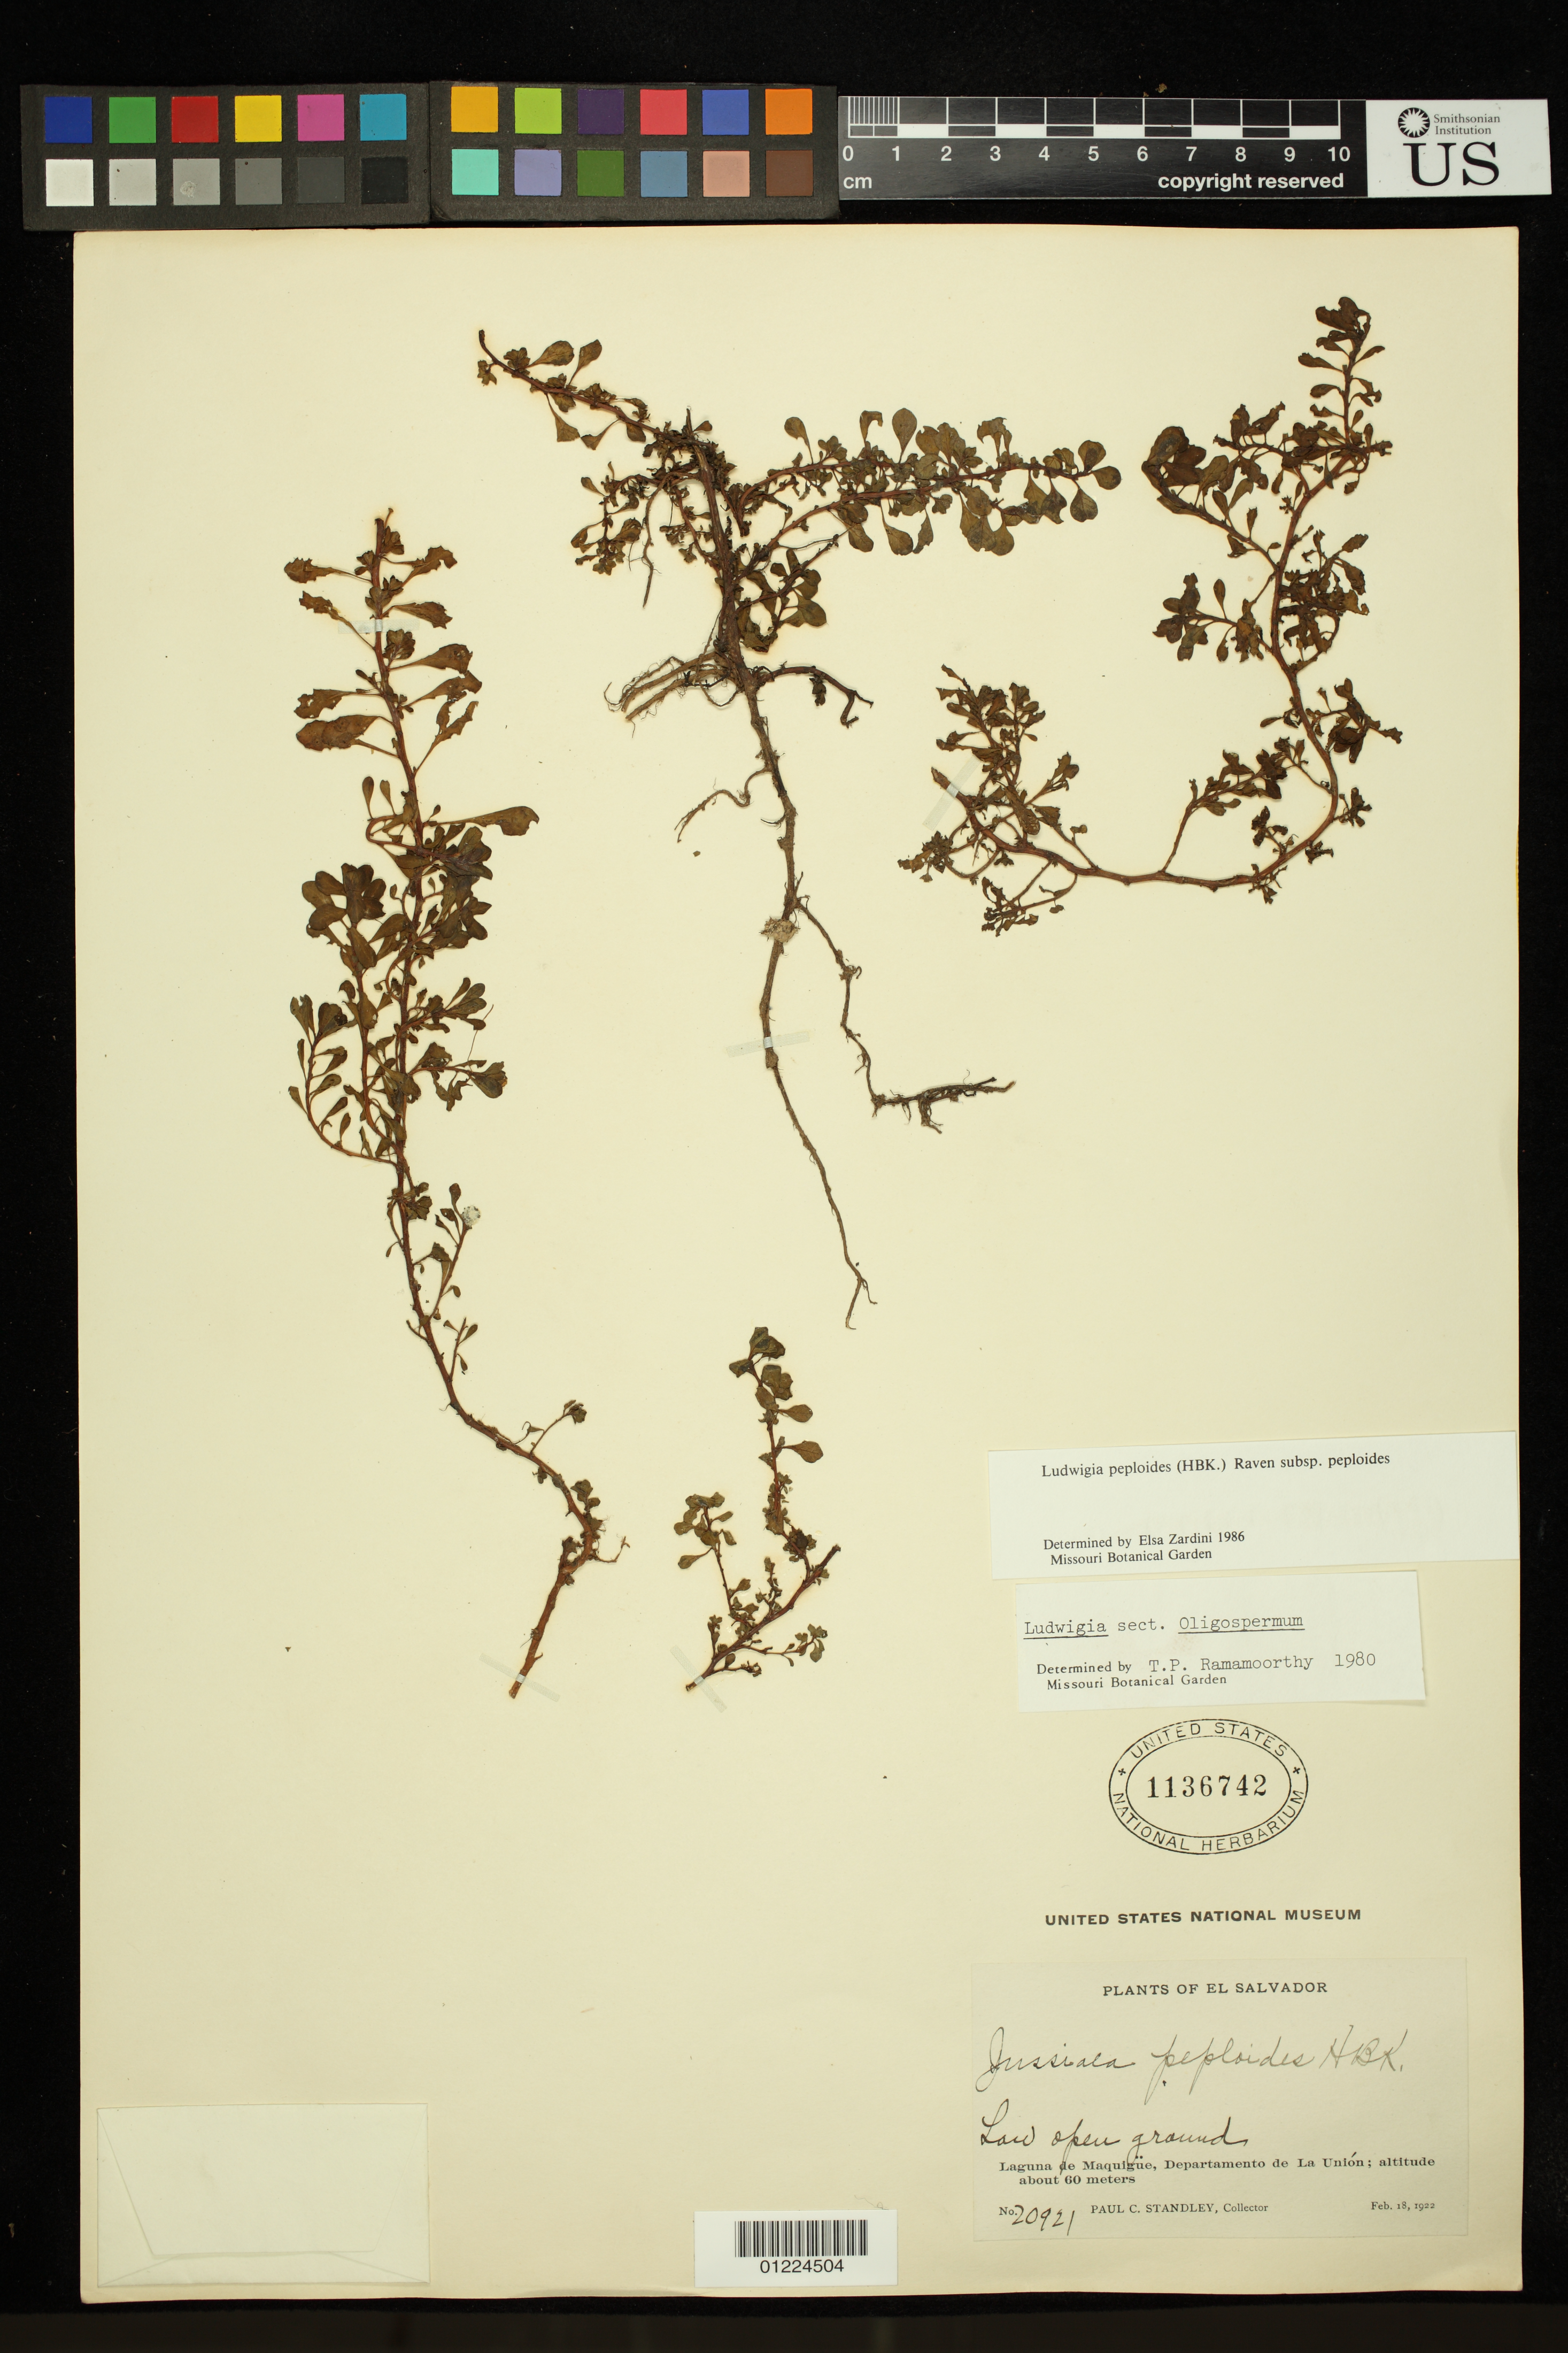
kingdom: Plantae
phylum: Tracheophyta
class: Magnoliopsida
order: Myrtales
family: Onagraceae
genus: Ludwigia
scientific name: Ludwigia peploides subsp. peploides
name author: (Kunth) P.H. Raven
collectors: P. C. Standley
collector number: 20921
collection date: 1922-02-18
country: El Salvador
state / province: La Unión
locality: Laguna de Maquigüe.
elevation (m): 60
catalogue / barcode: US 1136742